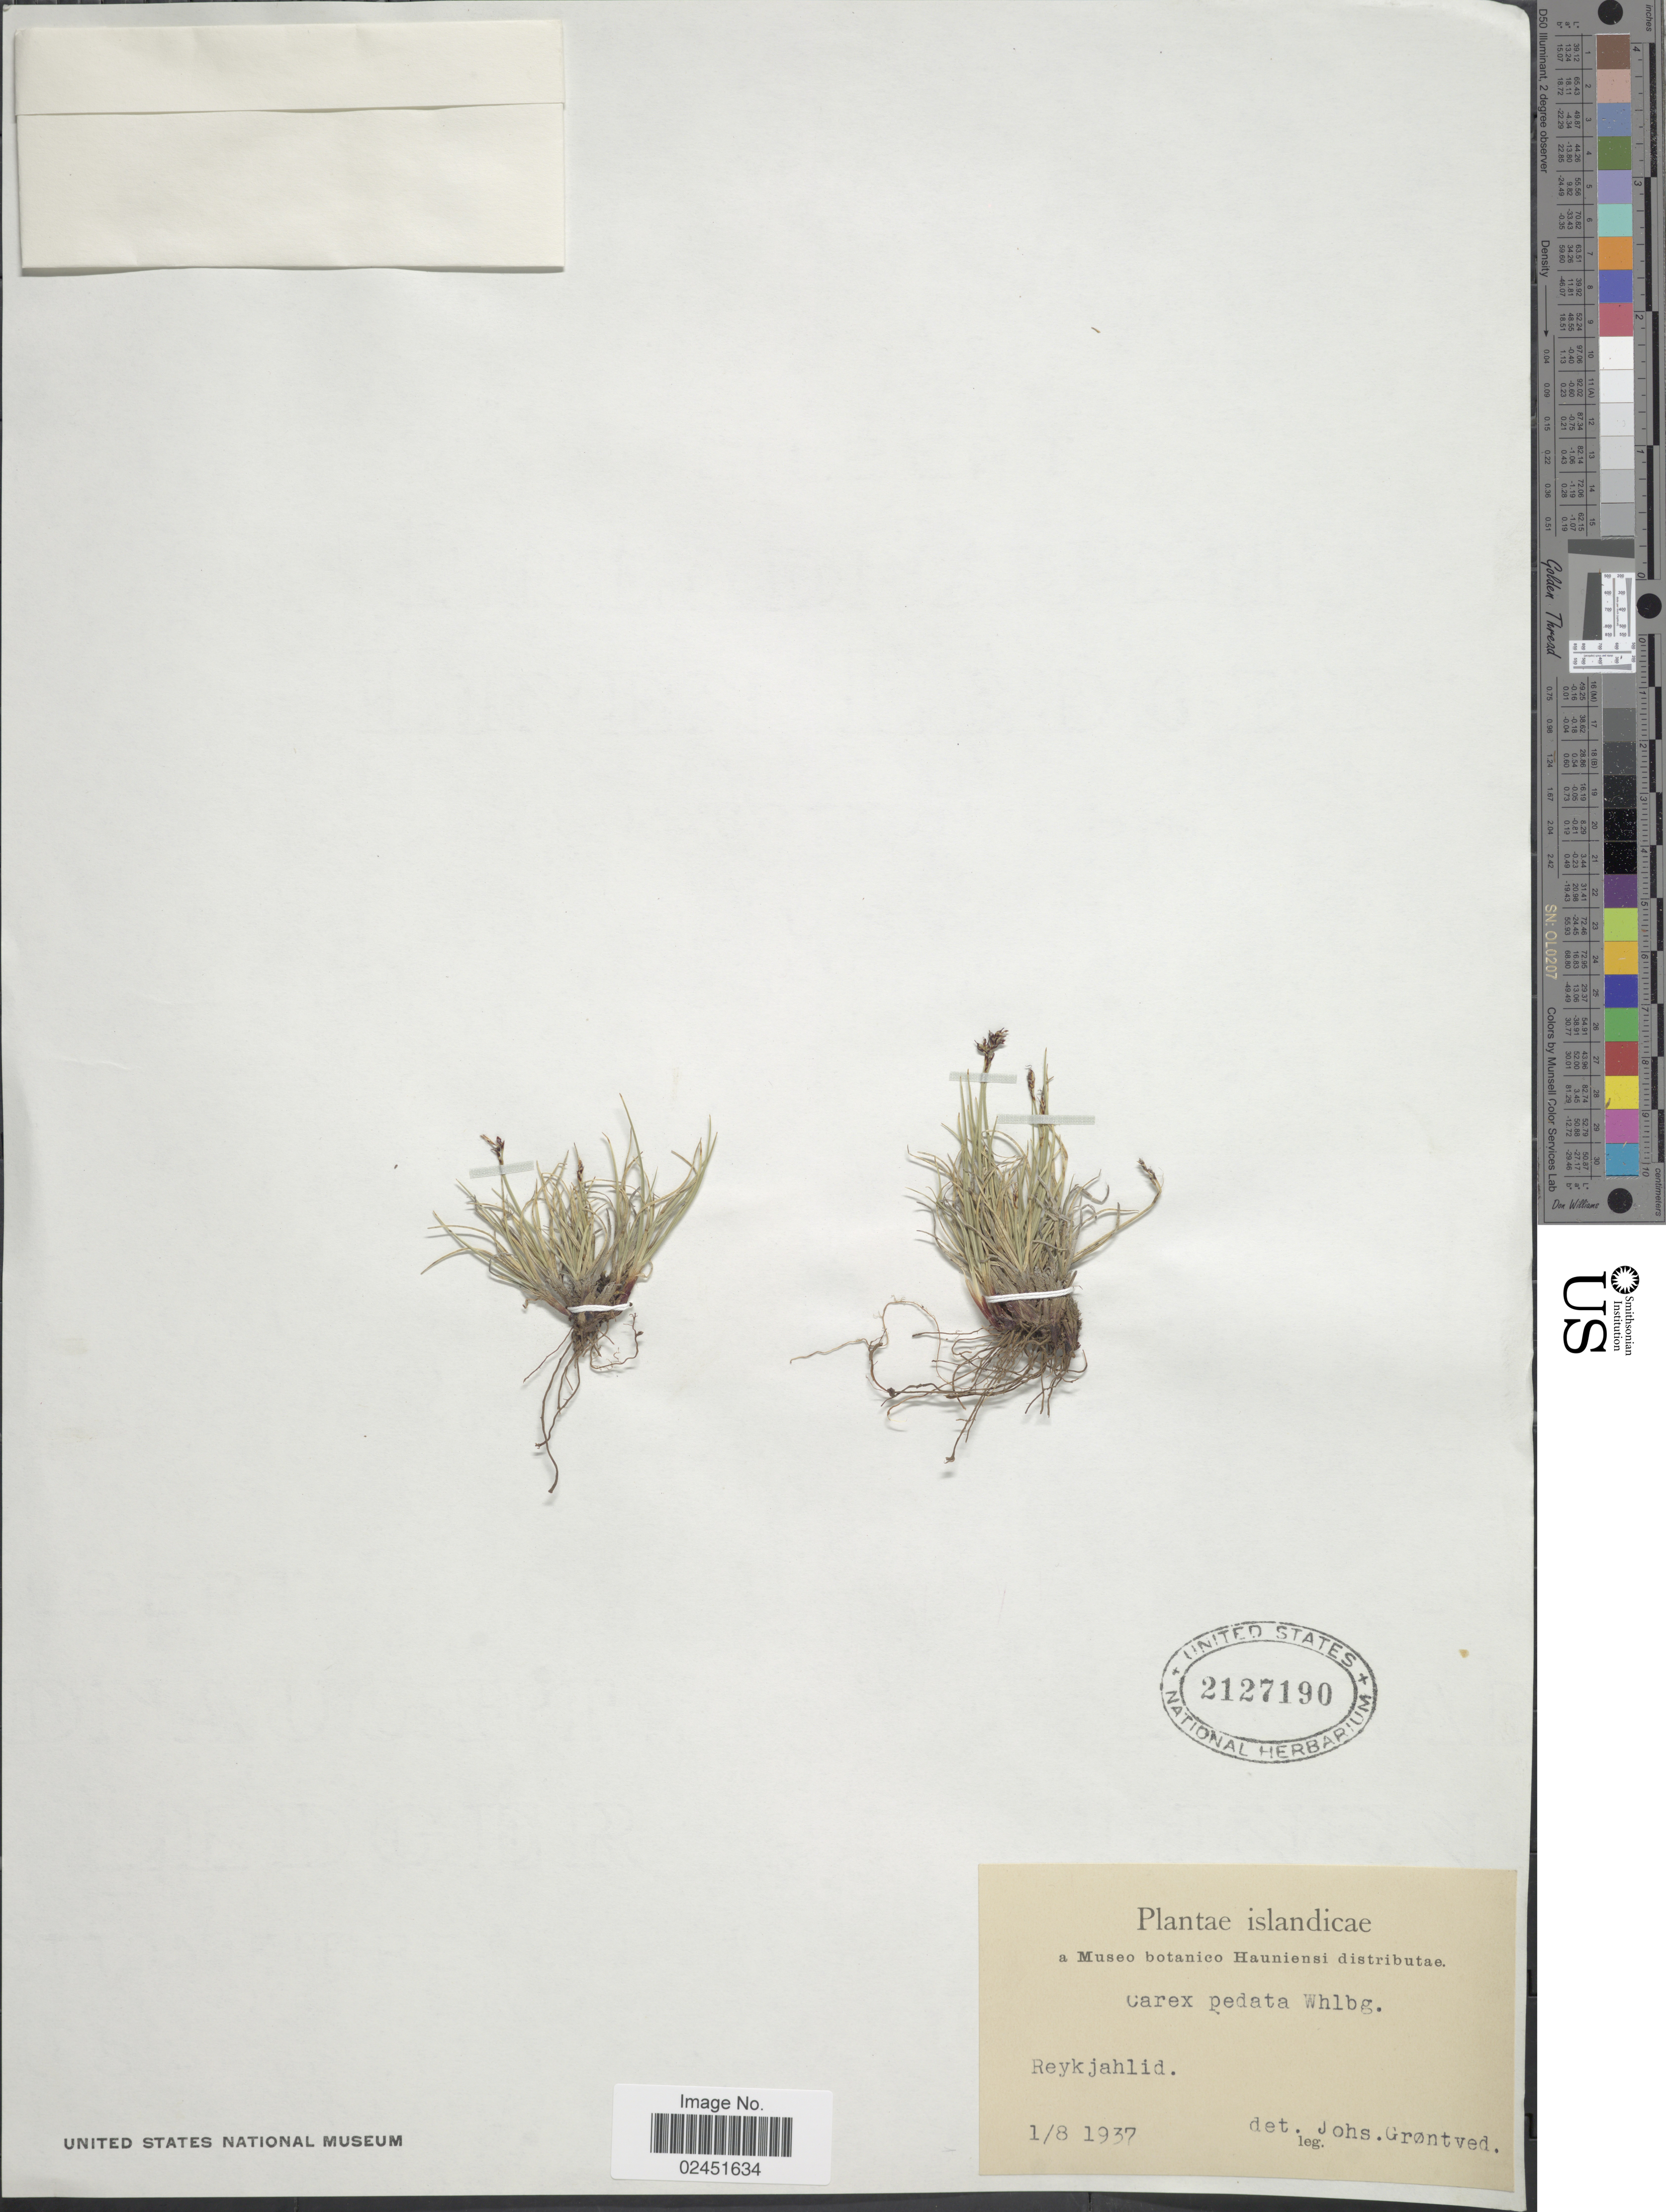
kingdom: Plantae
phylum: Tracheophyta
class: Liliopsida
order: Poales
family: Cyperaceae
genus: Carex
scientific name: Carex glacialis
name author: Mack.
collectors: J. Grøntved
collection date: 1937-08-01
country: Iceland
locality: Reykjahlid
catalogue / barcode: US 2127190